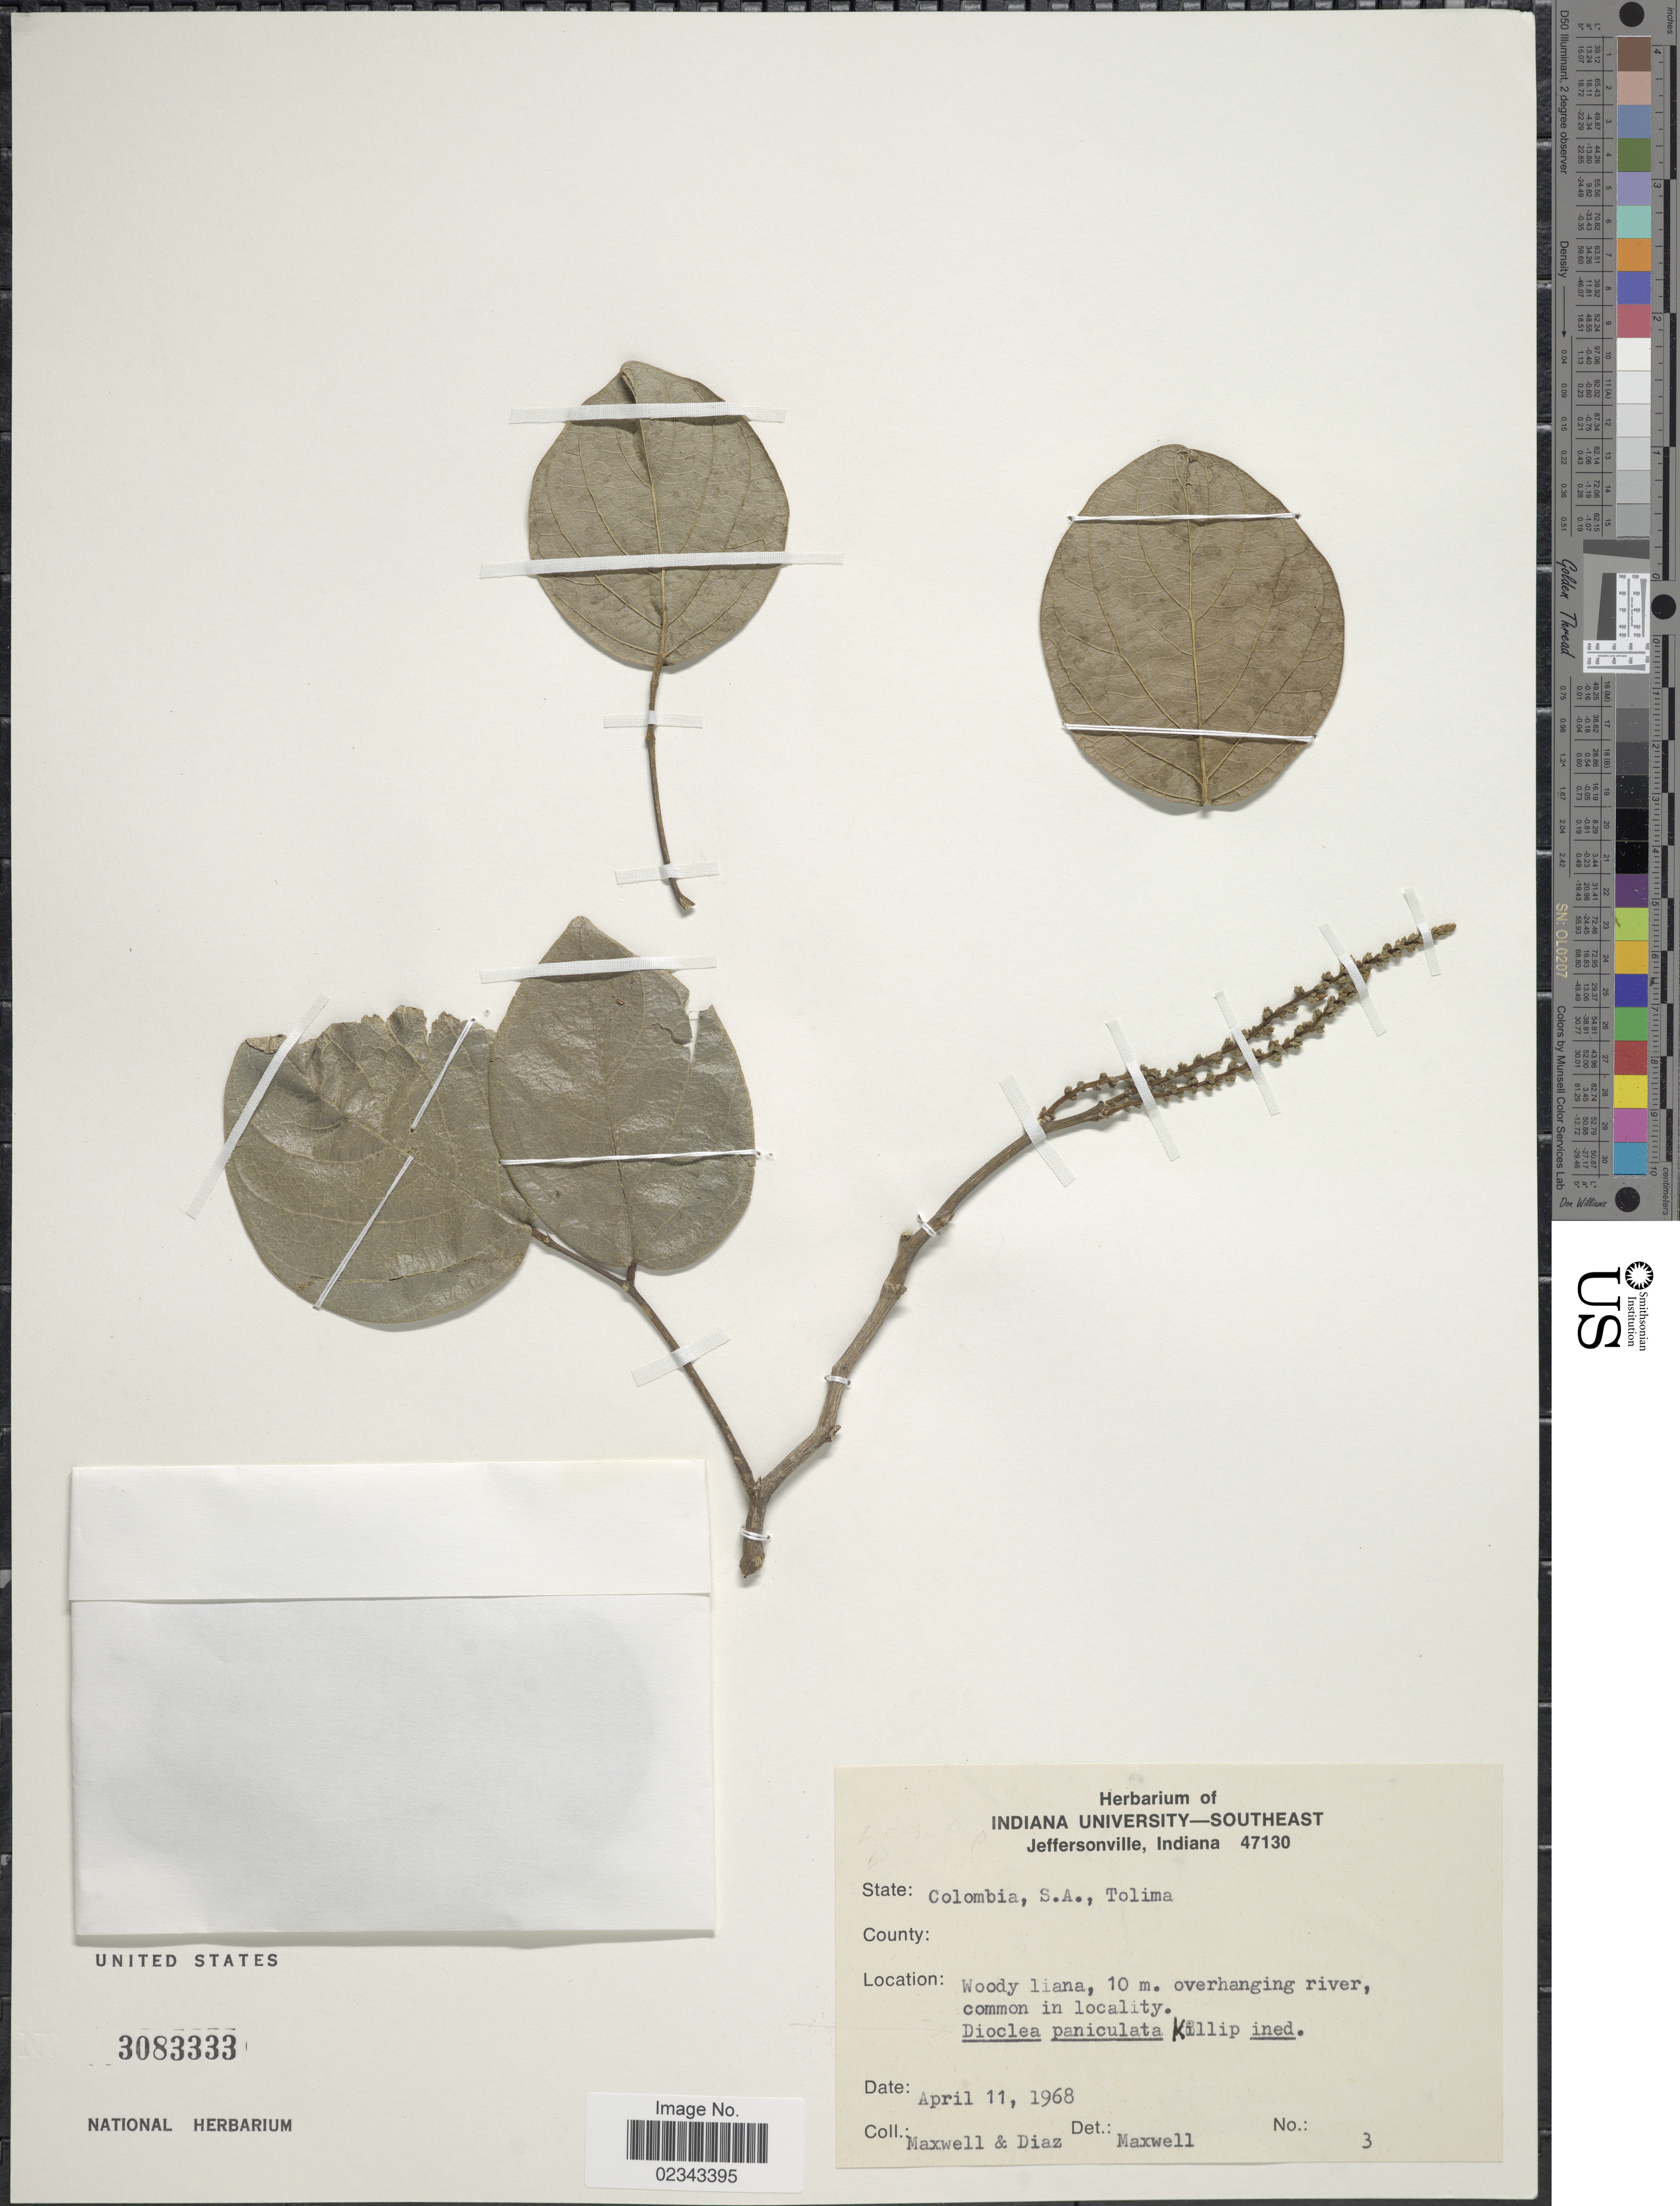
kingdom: Plantae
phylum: Tracheophyta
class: Magnoliopsida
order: Fabales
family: Fabaceae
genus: Dioclea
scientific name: Dioclea paniculata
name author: Killip ex R.H. Maxwell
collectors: Maxwell & Diaz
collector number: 3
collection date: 1968-04-11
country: Colombia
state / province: Tolima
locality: Woody liana, overhanging river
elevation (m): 10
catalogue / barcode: US 3083333